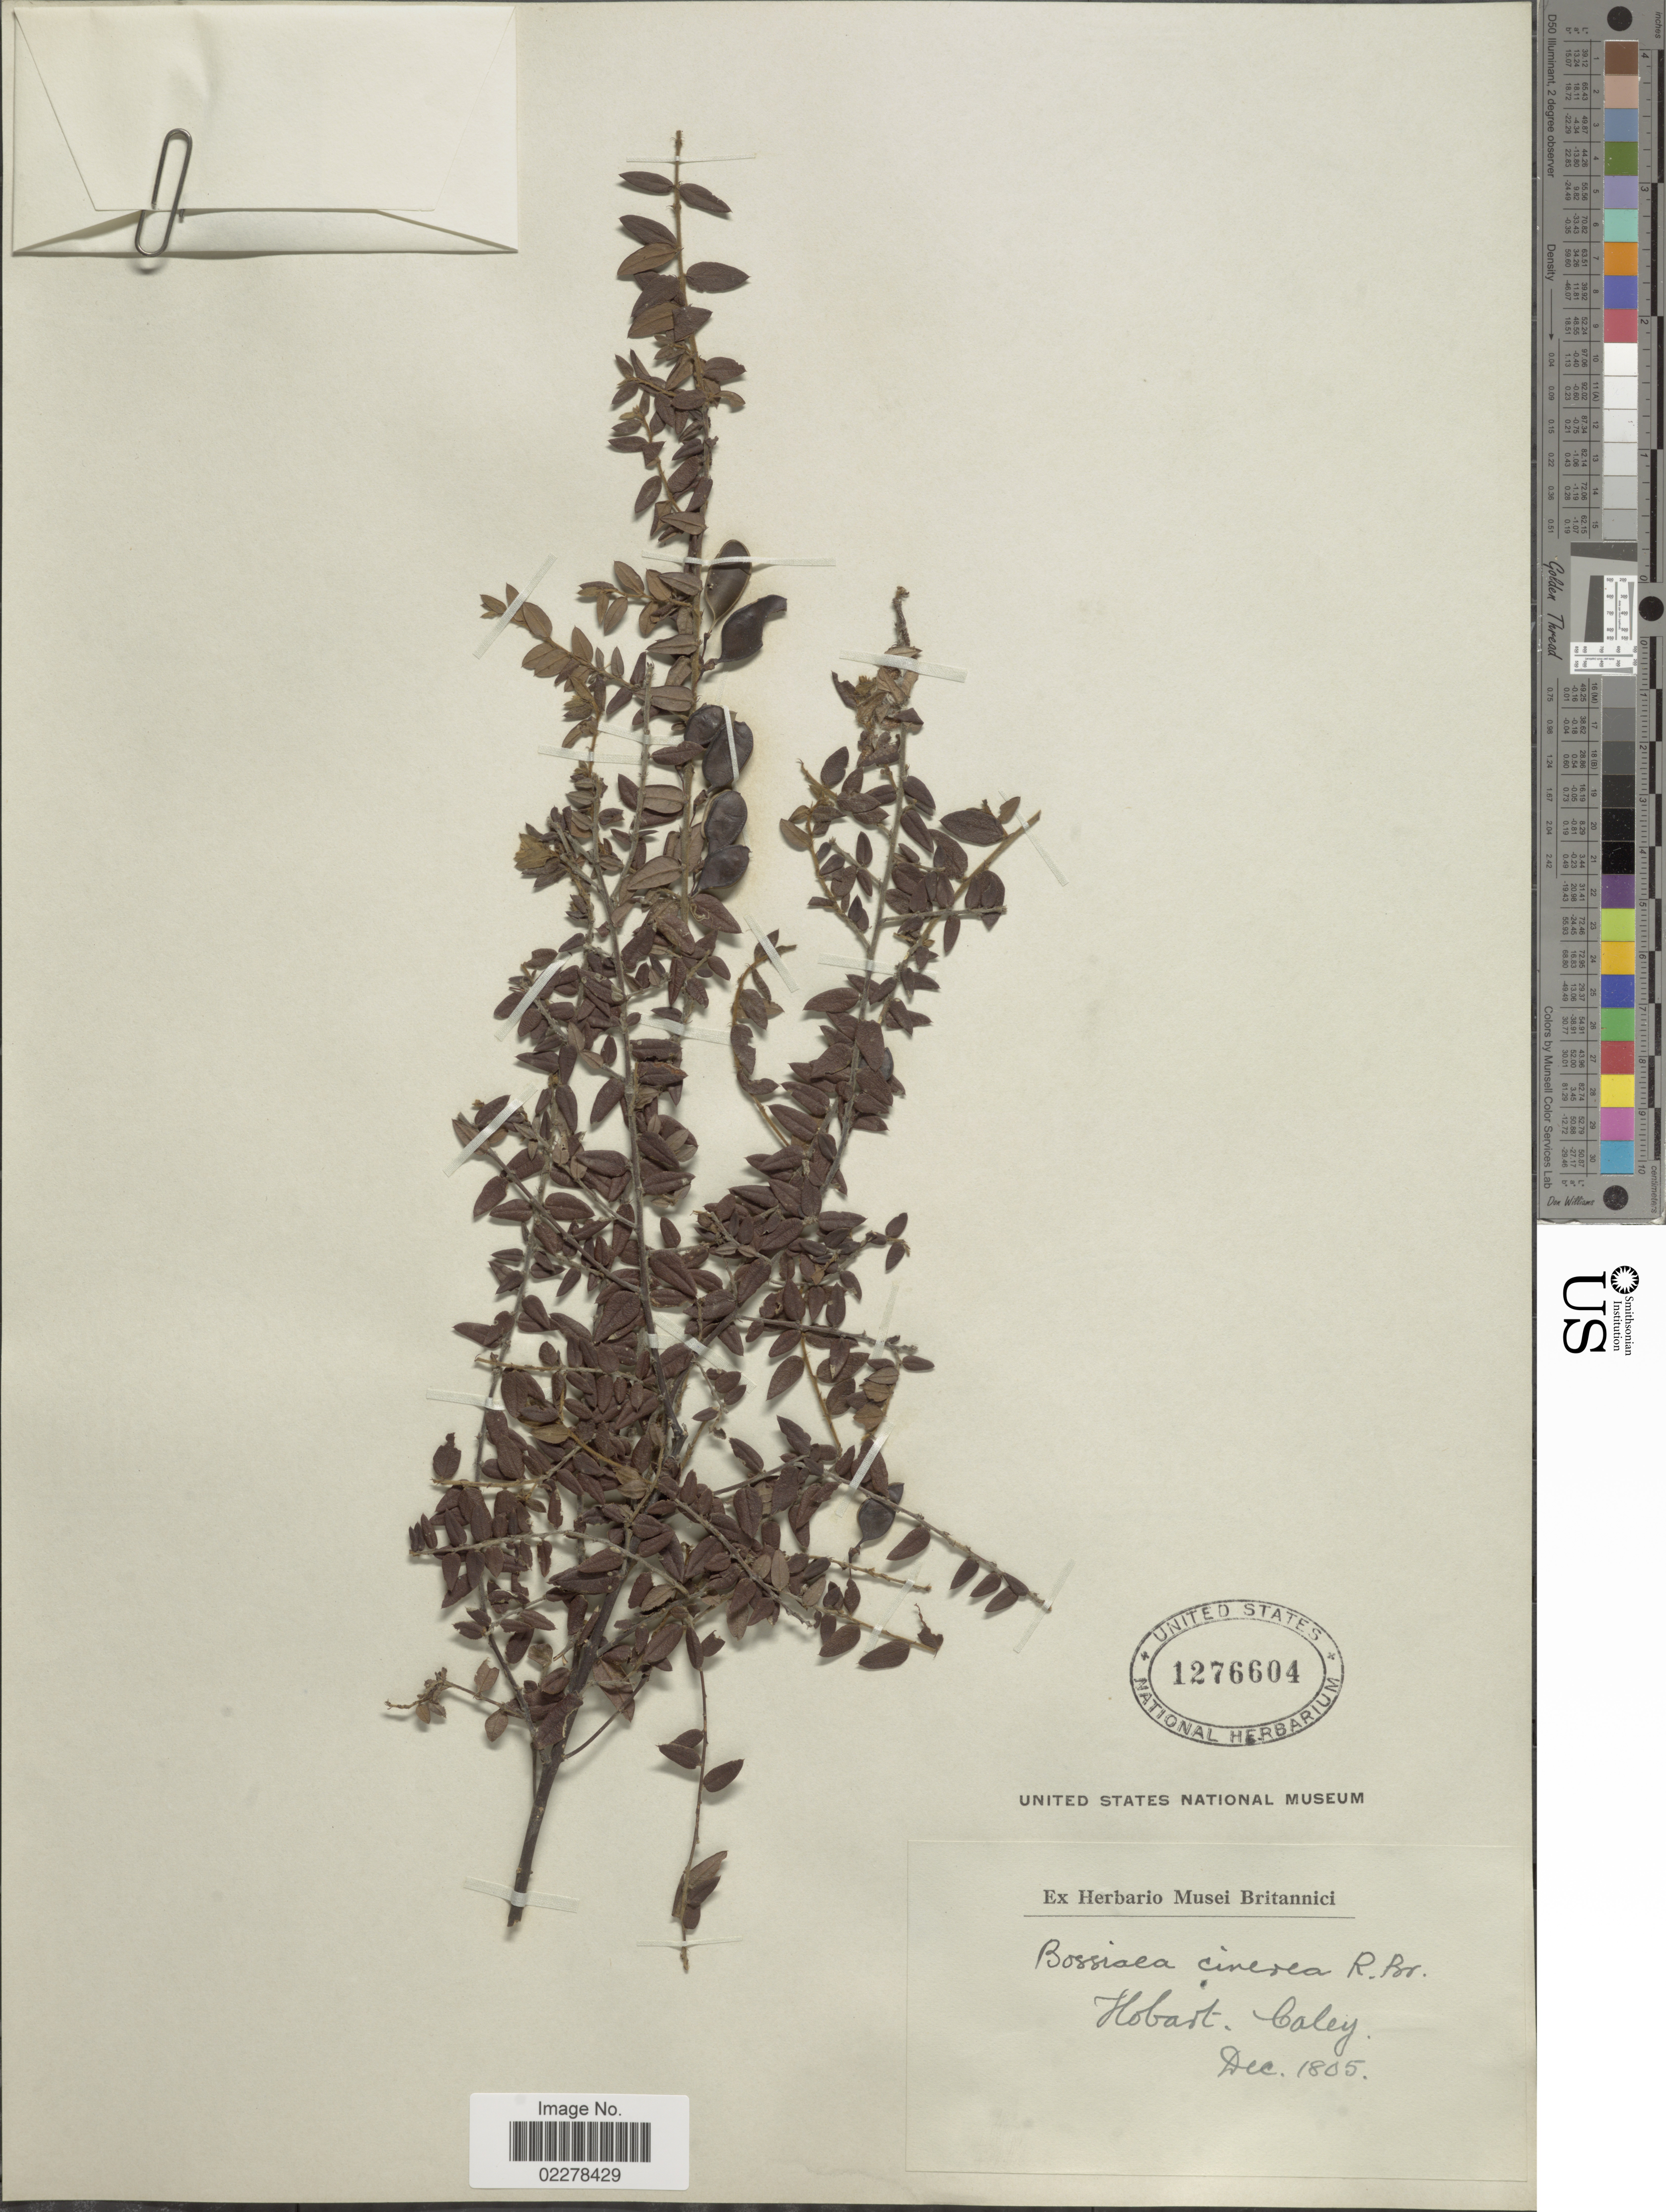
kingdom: Plantae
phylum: Tracheophyta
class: Magnoliopsida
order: Fabales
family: Fabaceae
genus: Bossiaea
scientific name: Bossiaea cinerea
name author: R. Br.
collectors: -. Caley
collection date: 1805-12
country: Australia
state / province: Tasmania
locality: Hobart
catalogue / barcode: US 1276604